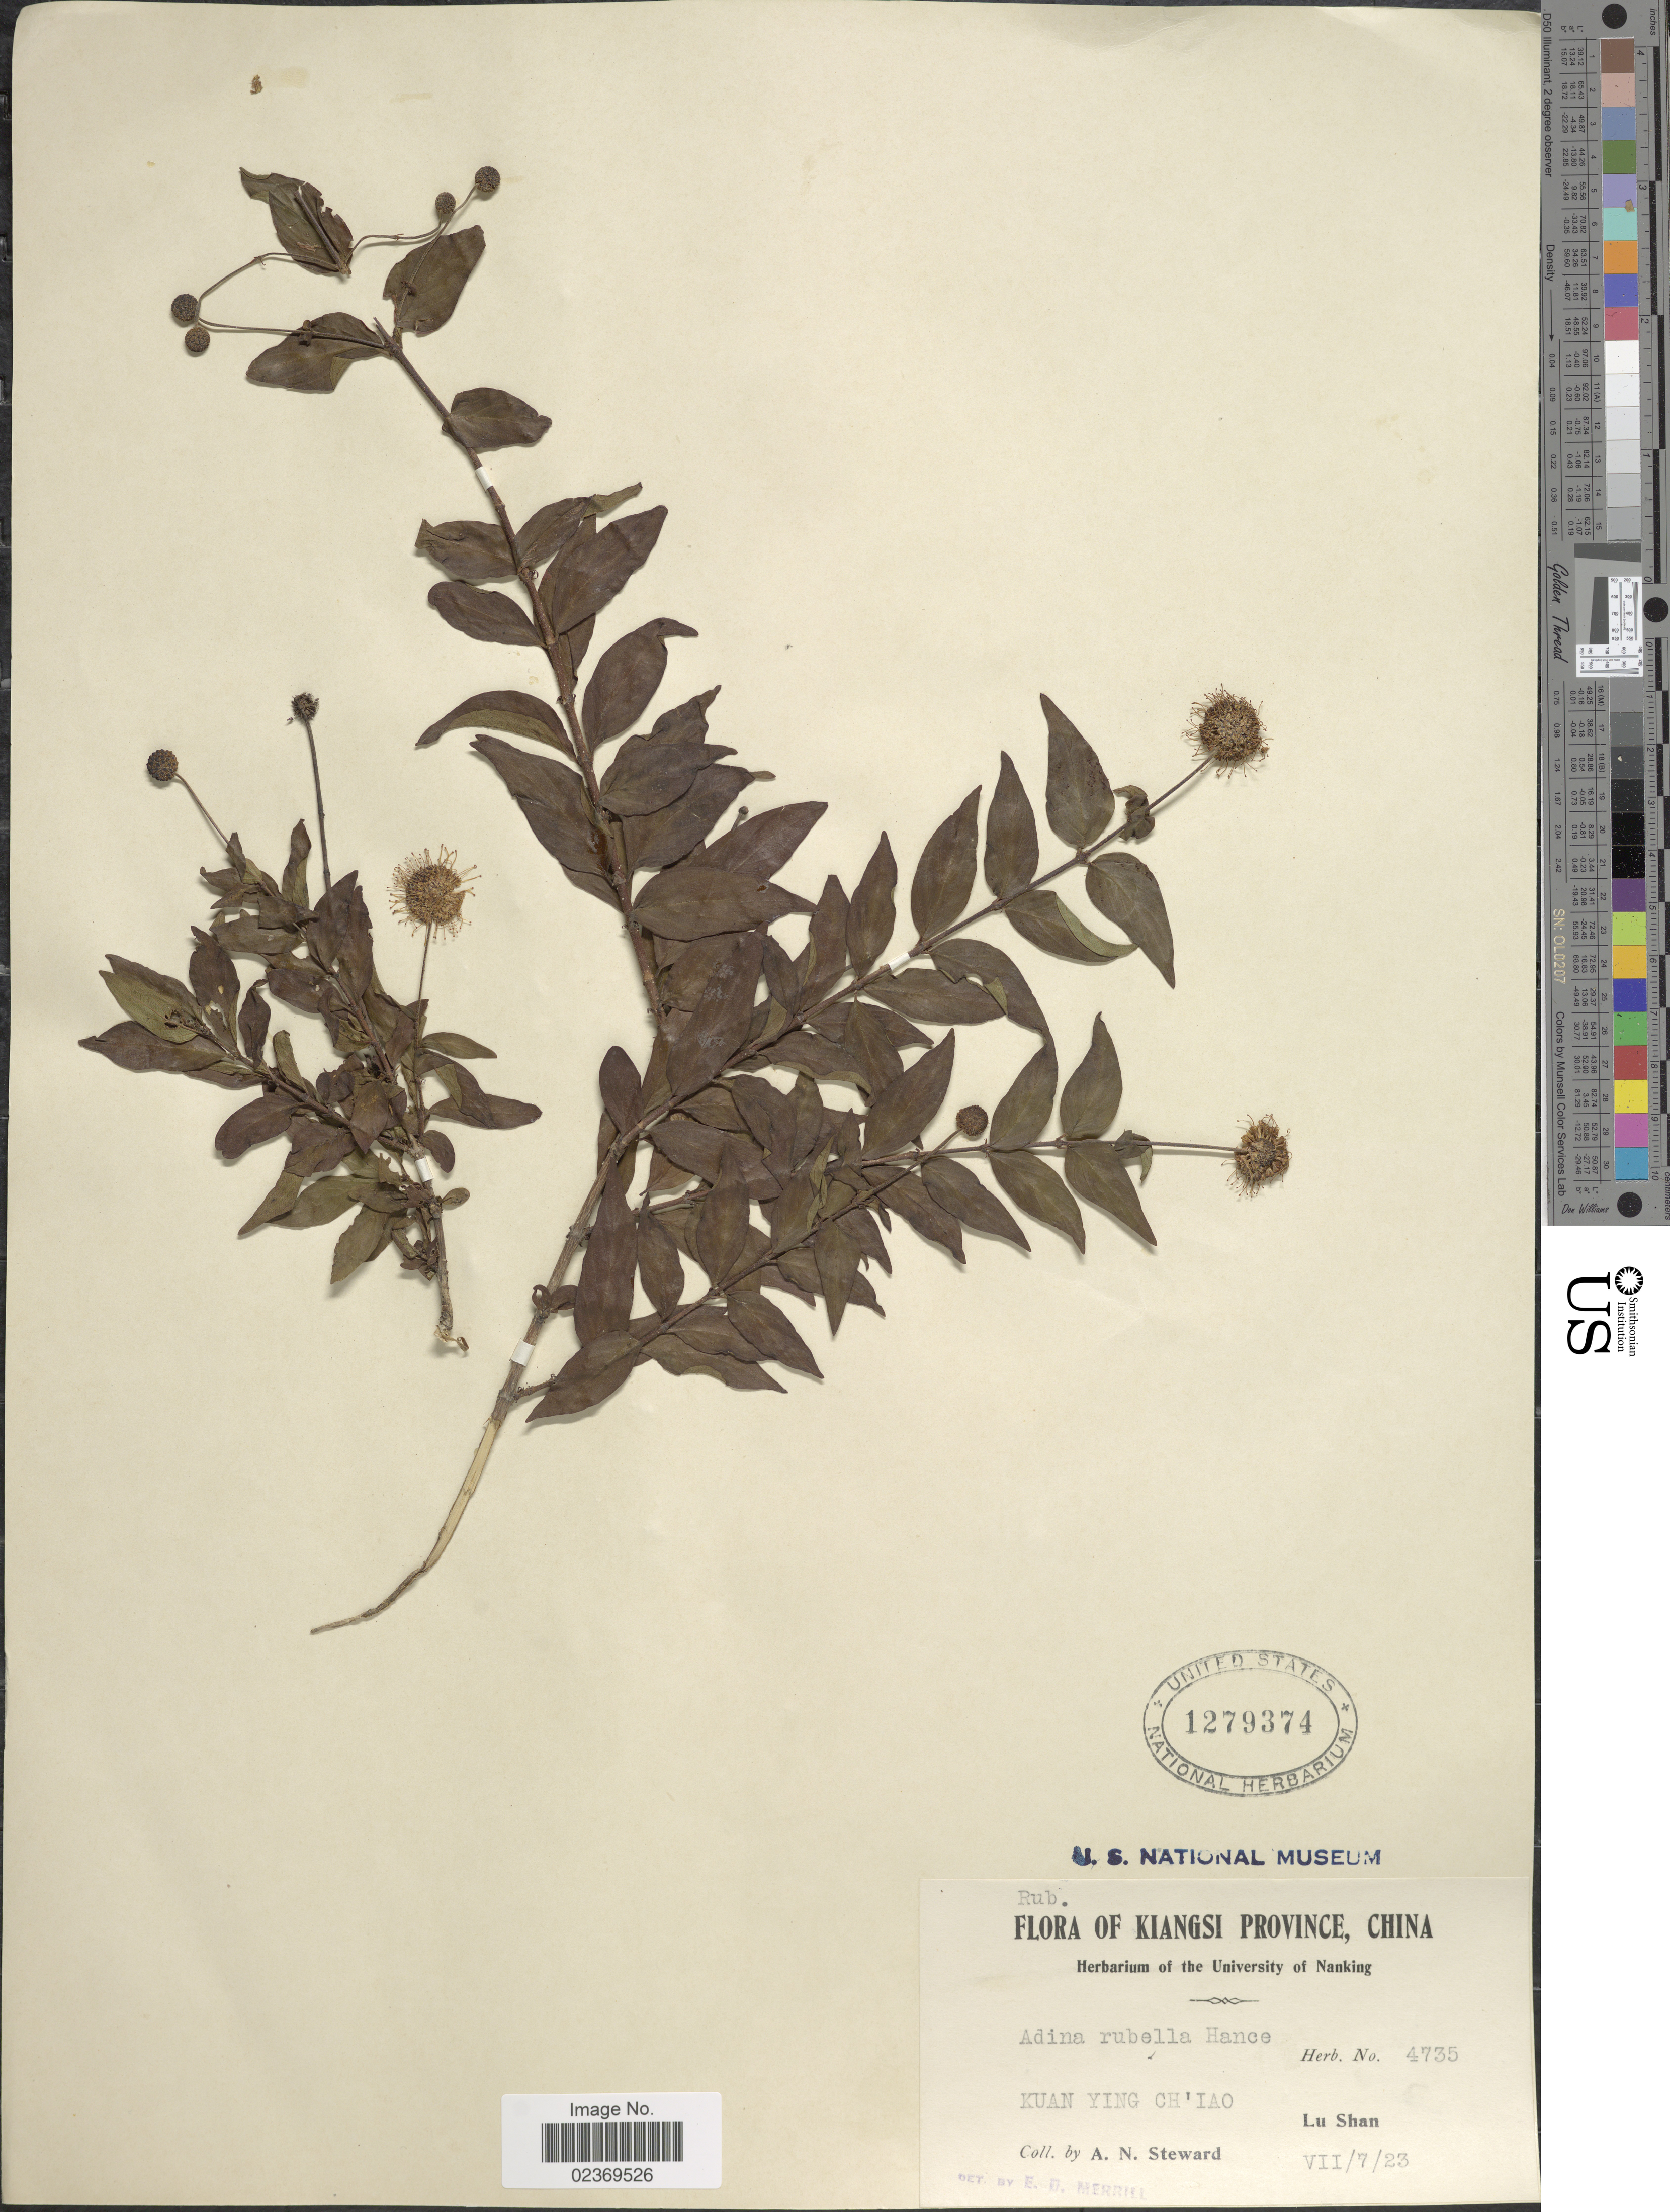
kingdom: Plantae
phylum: Tracheophyta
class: Magnoliopsida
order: Gentianales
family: Rubiaceae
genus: Adina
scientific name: Adina rubella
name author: Hance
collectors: A. N. Steward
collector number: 4735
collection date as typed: Transcribed d/m/y: 7/7/23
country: China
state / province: Jiangxi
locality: Kiangsi Province, Kuan Ying Ch'iao, Lu Shan.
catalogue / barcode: US 1279374